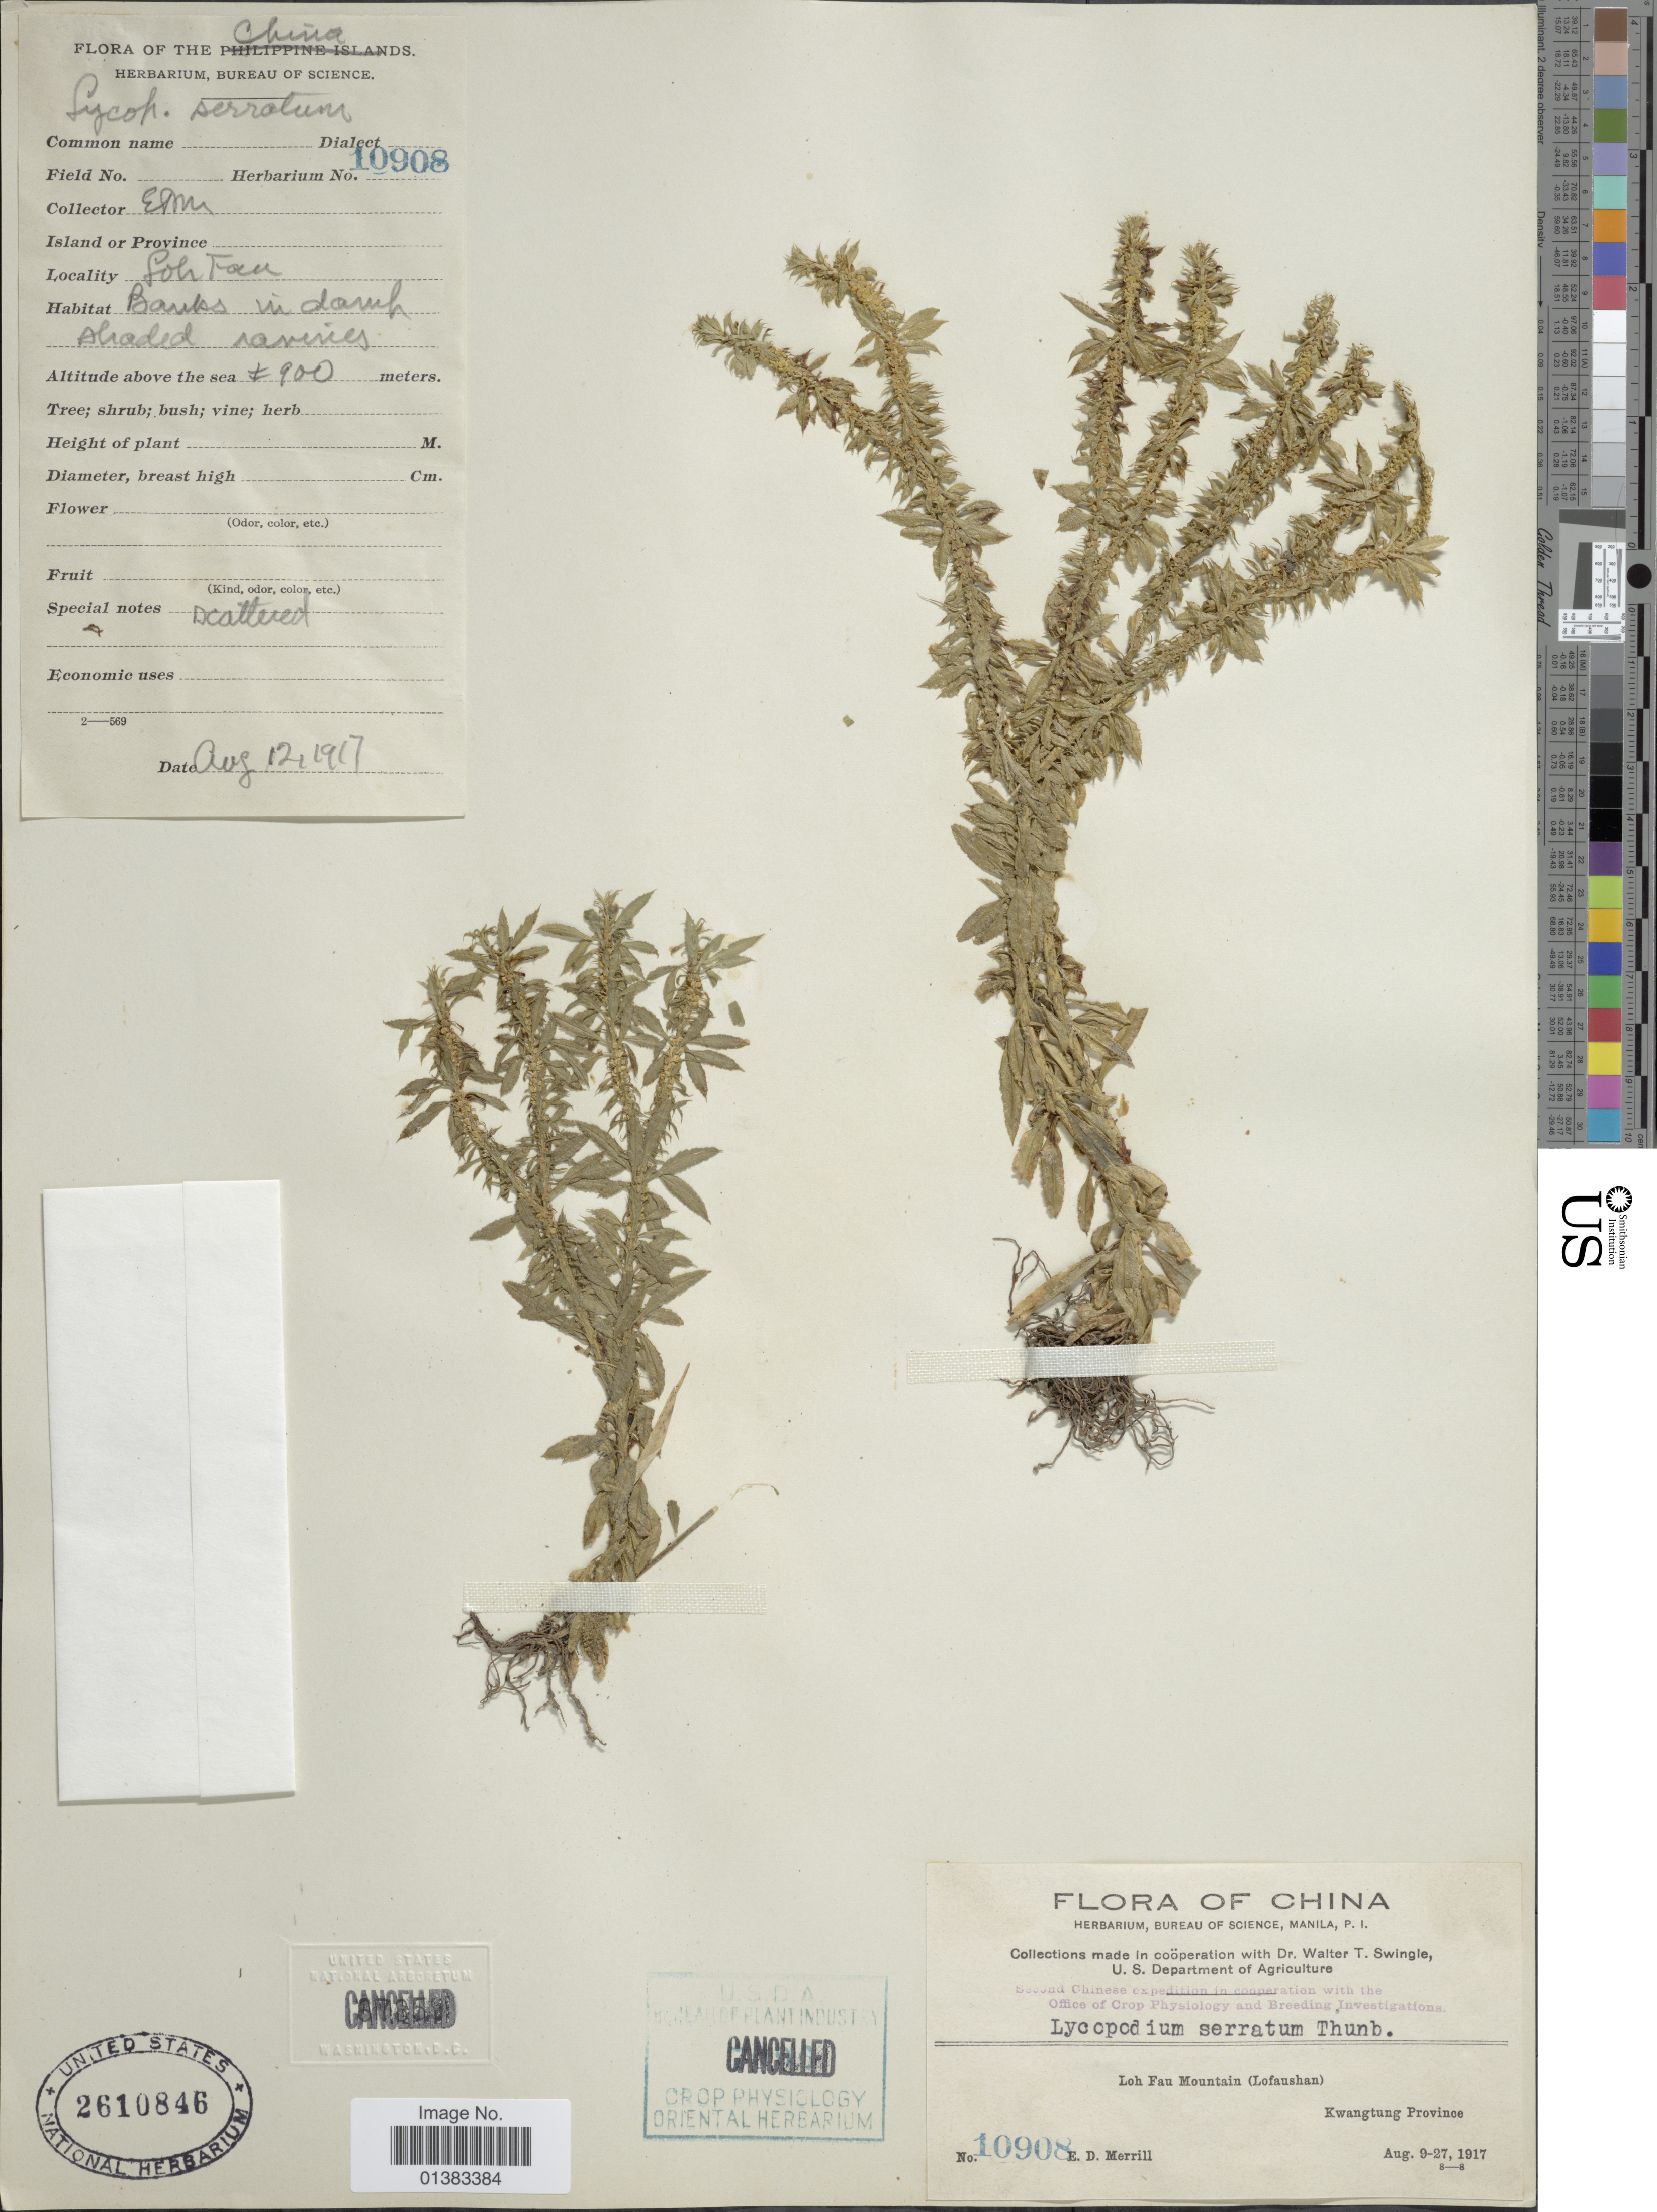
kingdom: Plantae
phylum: Tracheophyta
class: Lycopodiopsida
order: Lycopodiales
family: Lycopodiaceae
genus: Huperzia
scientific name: Huperzia serrata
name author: (Thunb.) Trevis.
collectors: E. D. Merrill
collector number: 10908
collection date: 1917-08-12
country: China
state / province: Guangdong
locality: Loh Fau Mountain (Lofaushan), Kwangtung Province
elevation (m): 900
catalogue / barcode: US 2610846